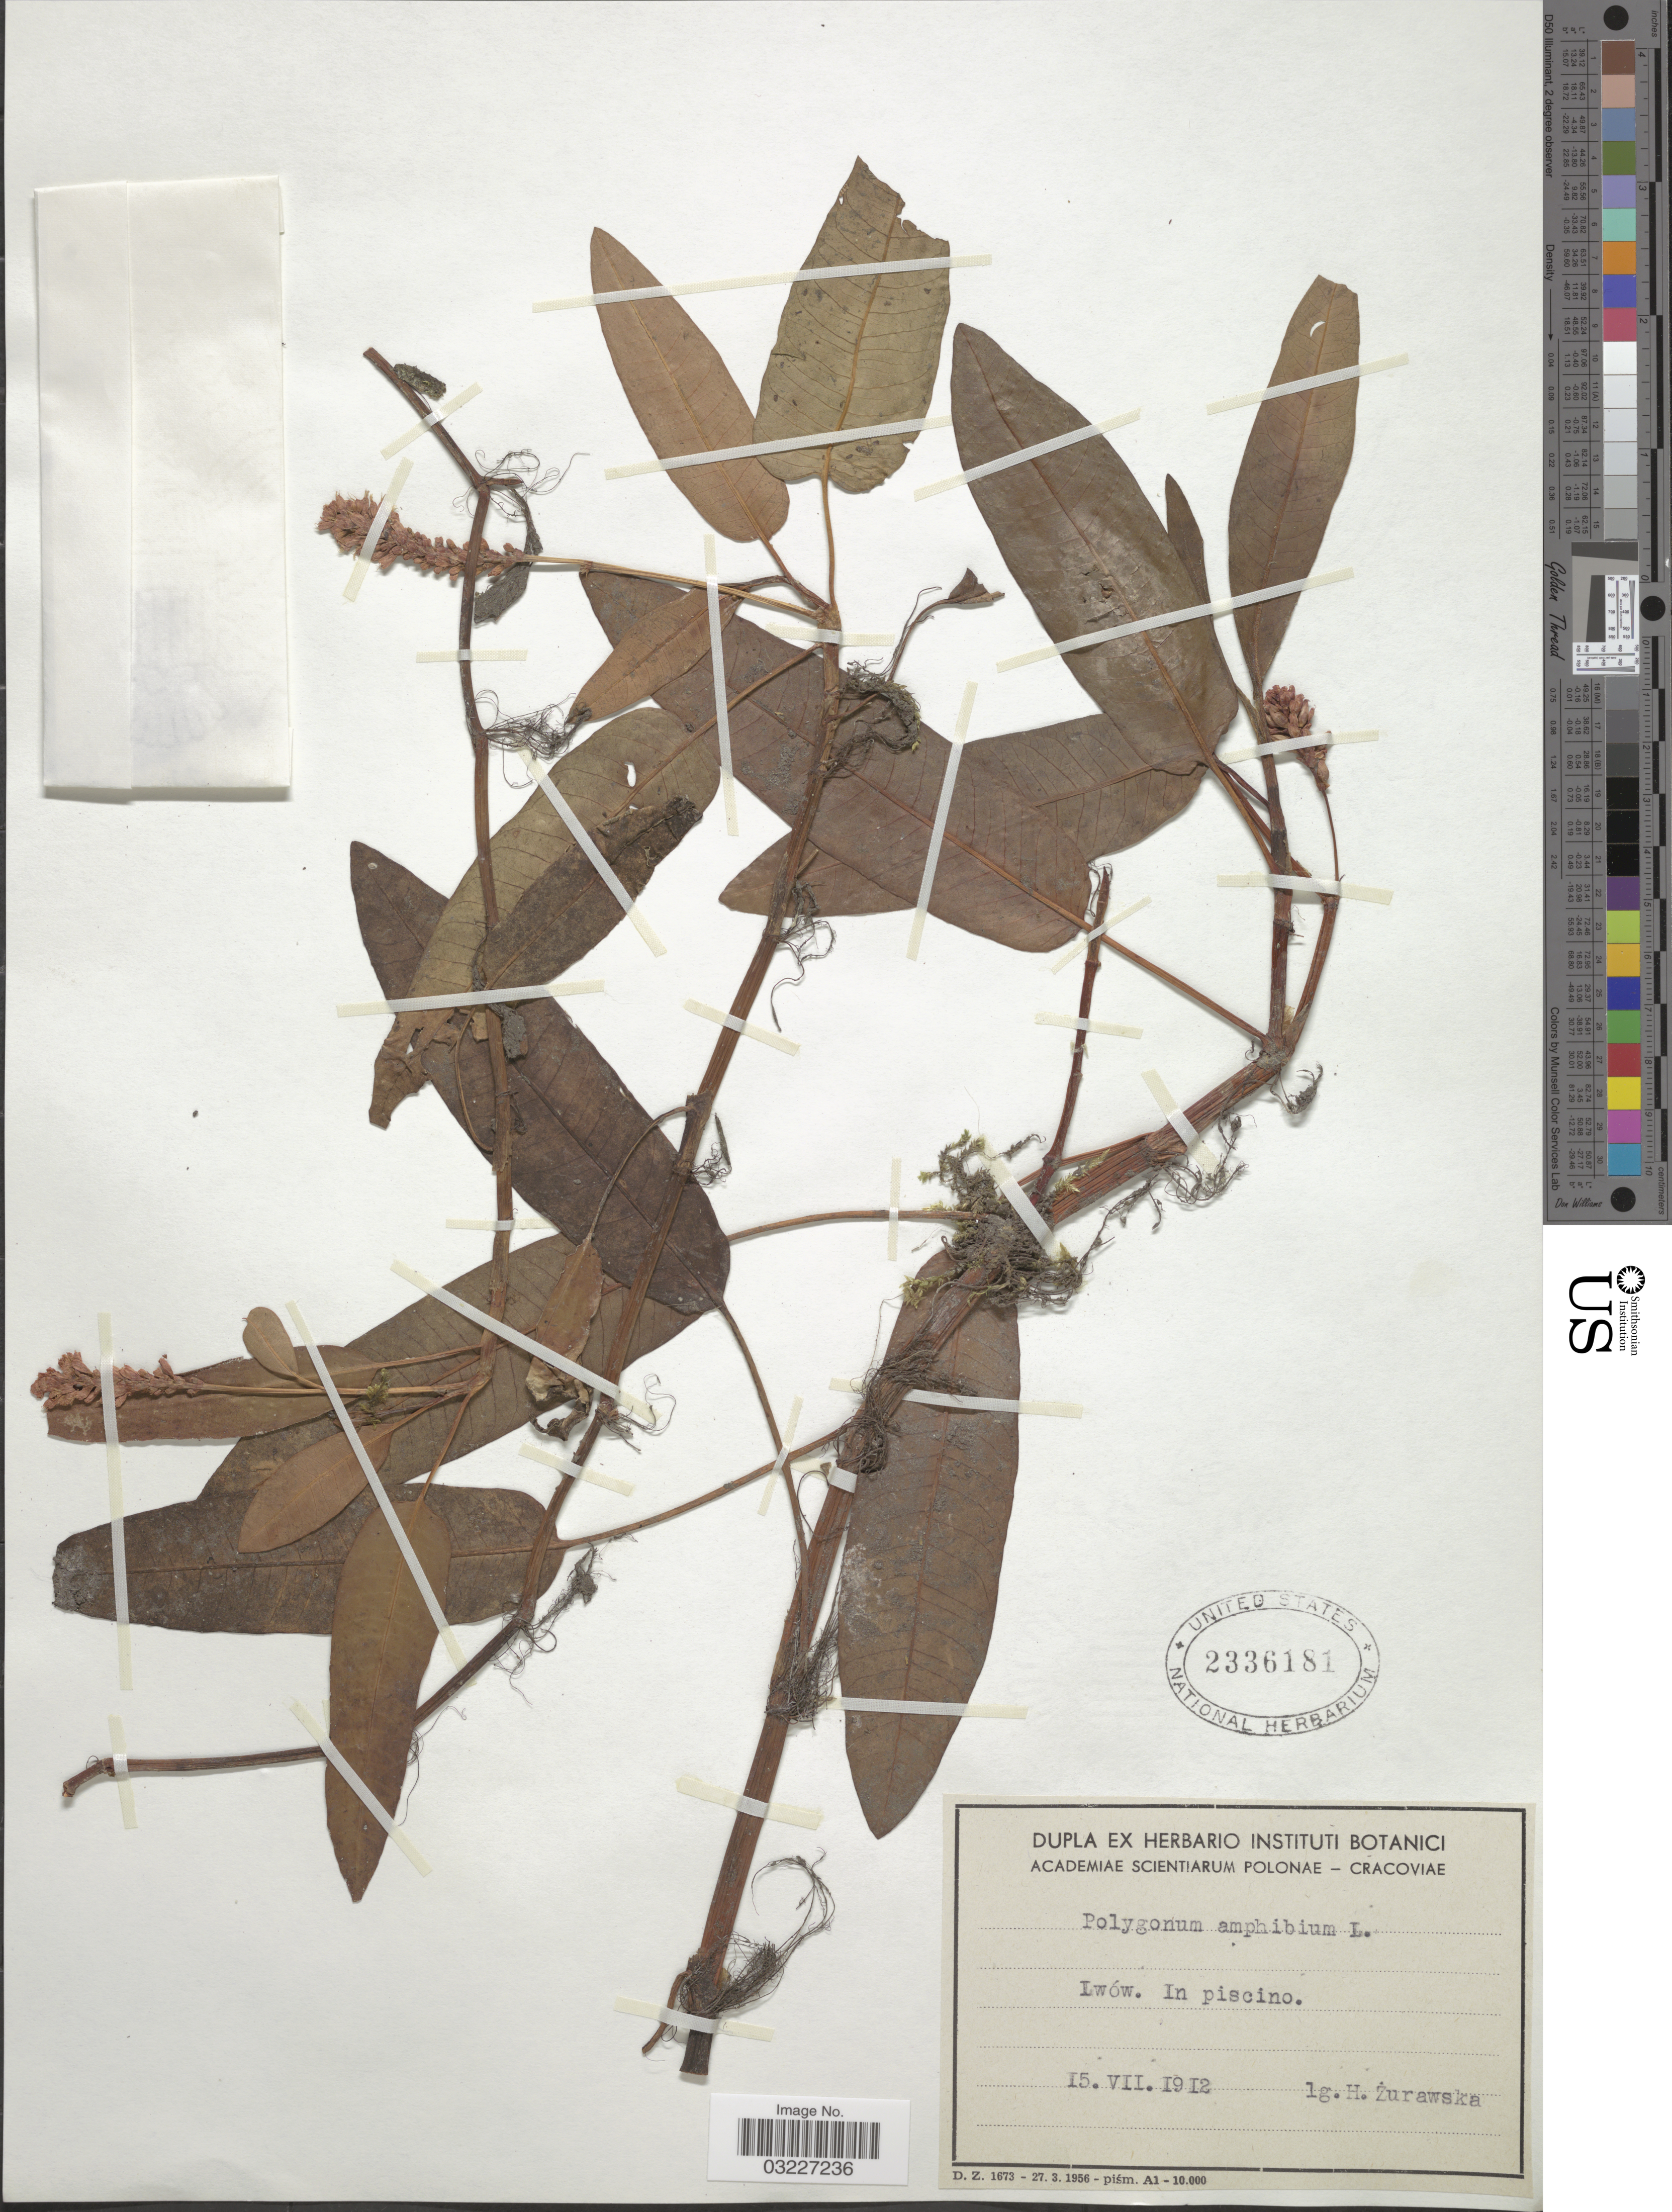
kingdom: Plantae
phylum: Tracheophyta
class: Magnoliopsida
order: Caryophyllales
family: Polygonaceae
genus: Polygonum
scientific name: Polygonum amphibium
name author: L.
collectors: H. Żurawska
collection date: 1912-07-15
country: Poland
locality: Lwów. In piscino.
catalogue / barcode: US 2336181